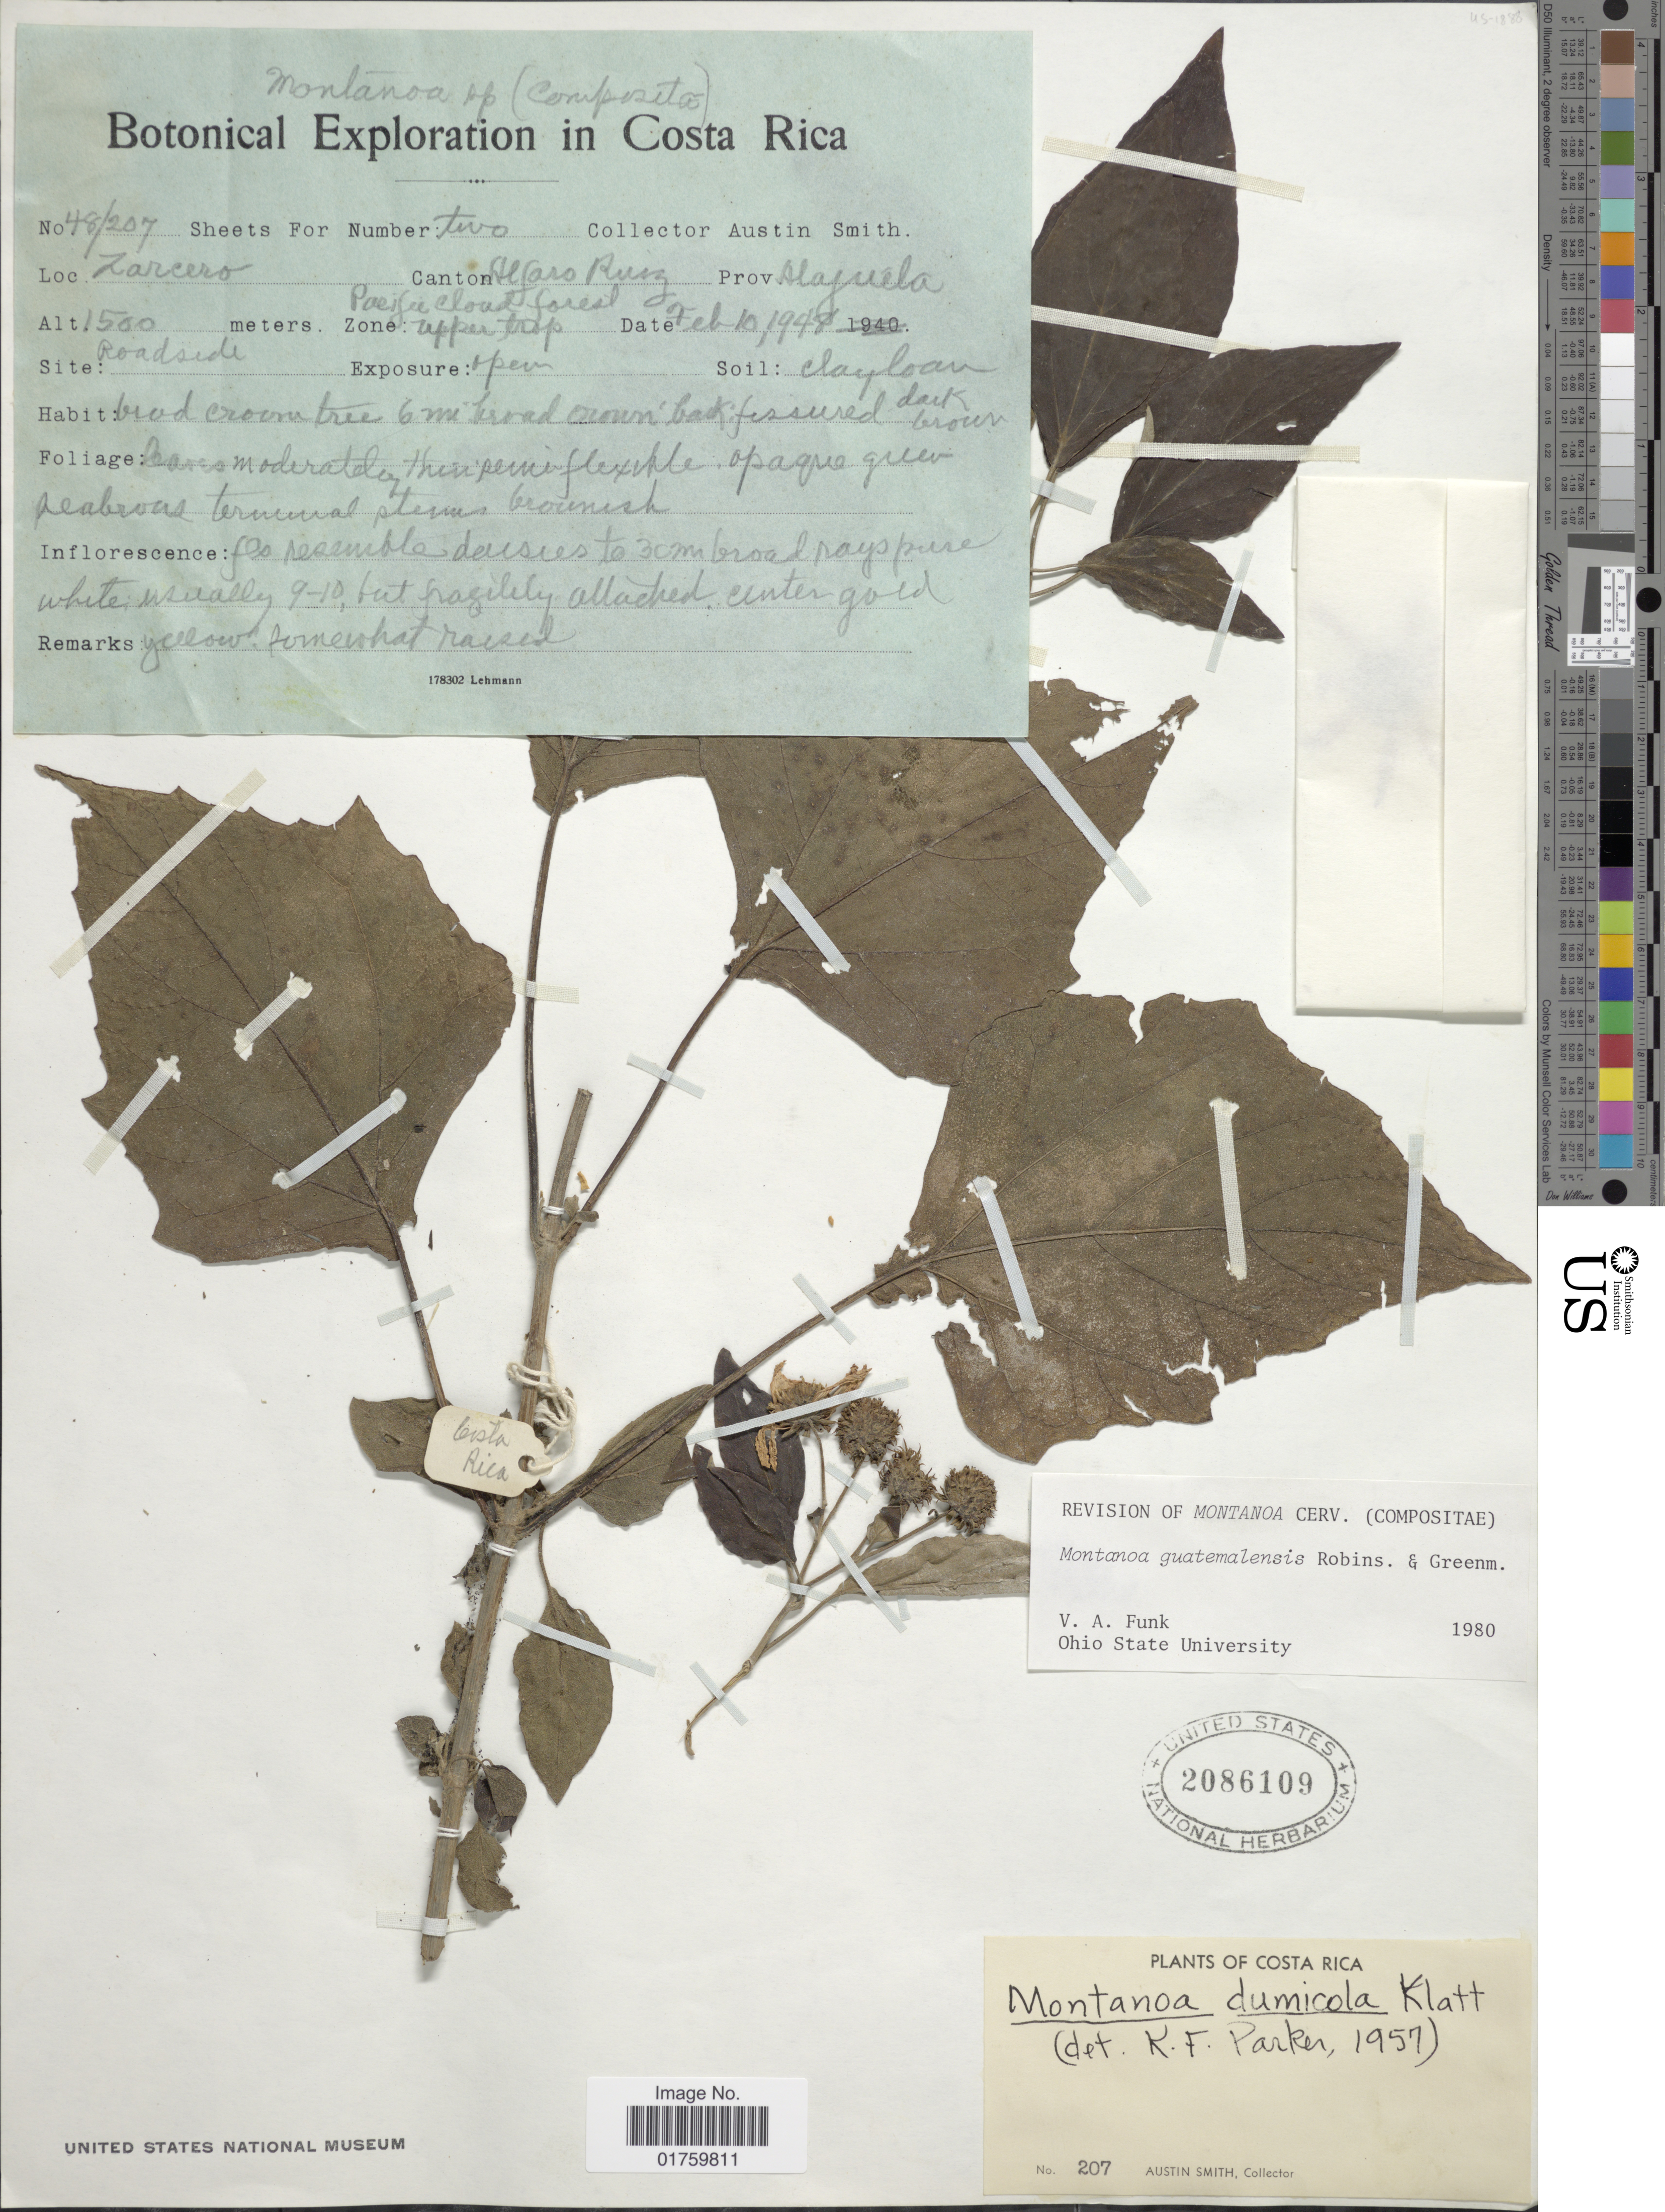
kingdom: Plantae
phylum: Tracheophyta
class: Magnoliopsida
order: Asterales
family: Asteraceae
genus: Montanoa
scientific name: Montanoa guatemalensis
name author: B.L. Rob. & Greenm.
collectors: Aust P. Smith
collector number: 207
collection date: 1948-02-10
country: Costa Rica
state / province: Alajuela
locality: Roadside, Zarcero, Alfaro Ruiz canton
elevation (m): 1500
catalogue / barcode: US 2086109